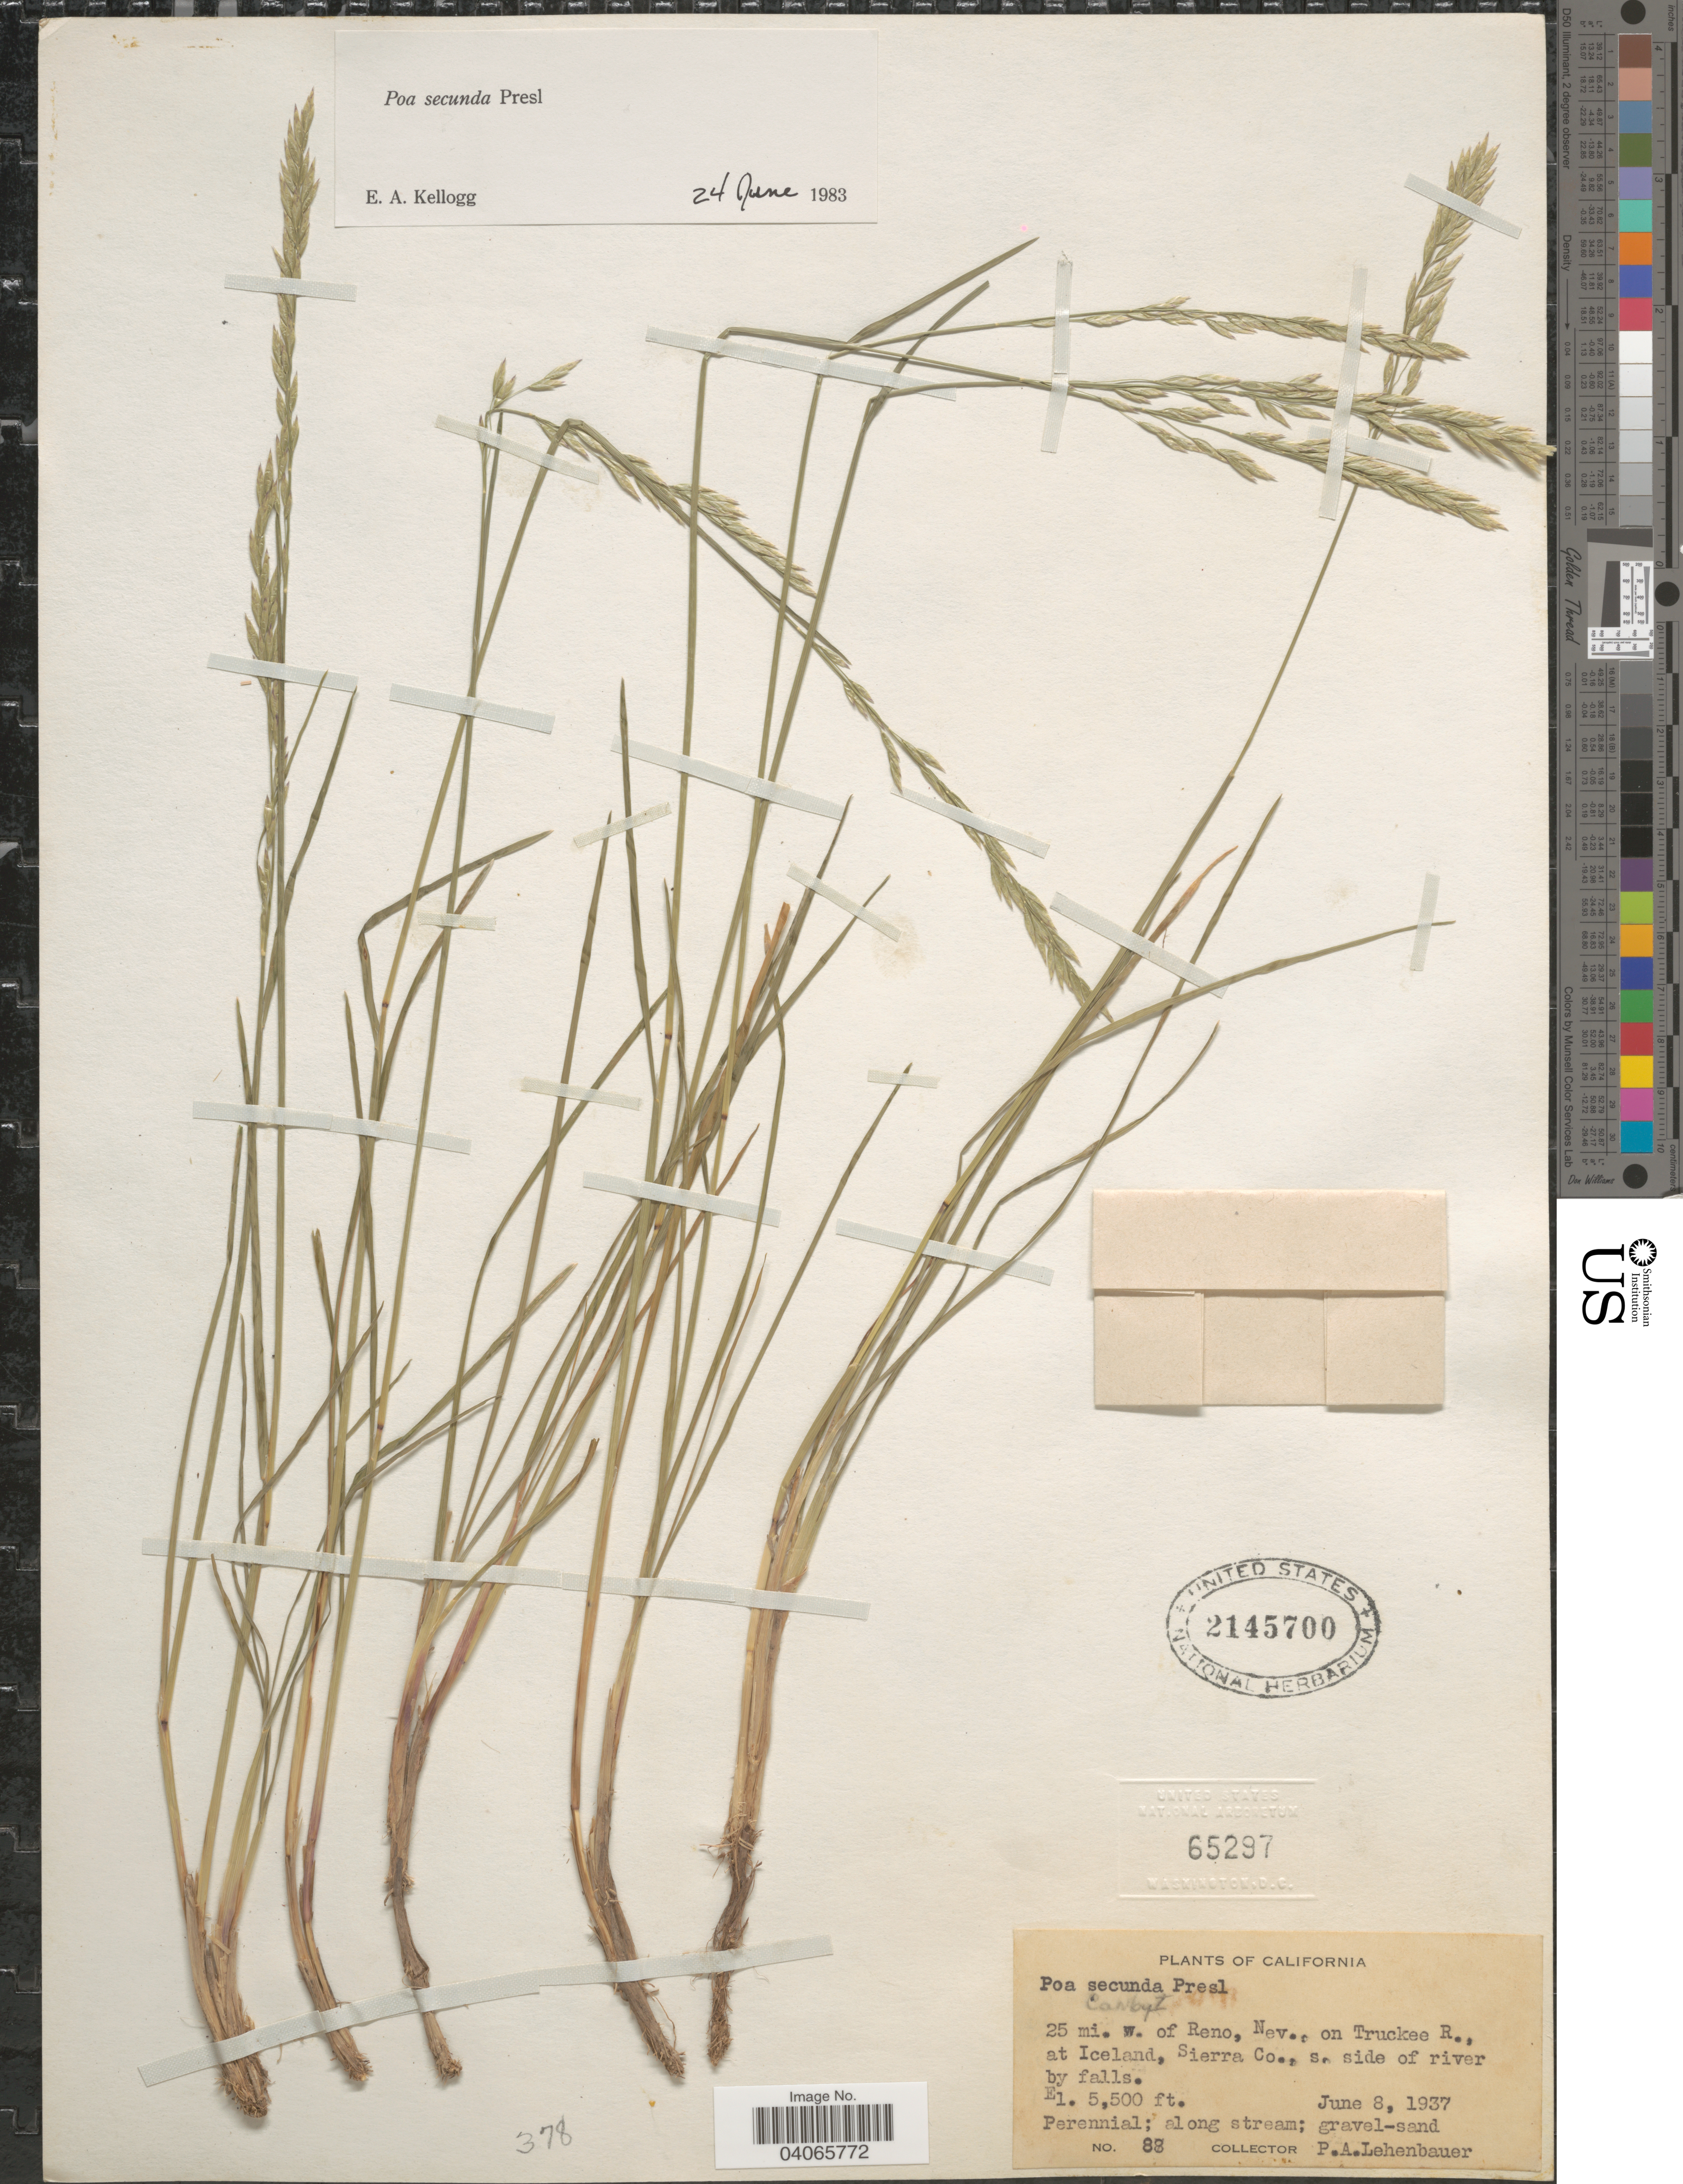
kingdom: Plantae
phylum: Tracheophyta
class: Liliopsida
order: Poales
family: Poaceae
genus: Poa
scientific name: Poa secunda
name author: J. Presl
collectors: P. Lehenbauer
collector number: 88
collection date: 1937-06-08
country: United States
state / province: California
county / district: Sierra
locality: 25 mi. w. of Reno, Nev., on Truckee R., at Iceland, Sierra Co., s. side of river by falls.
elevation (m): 1676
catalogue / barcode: US 2145700